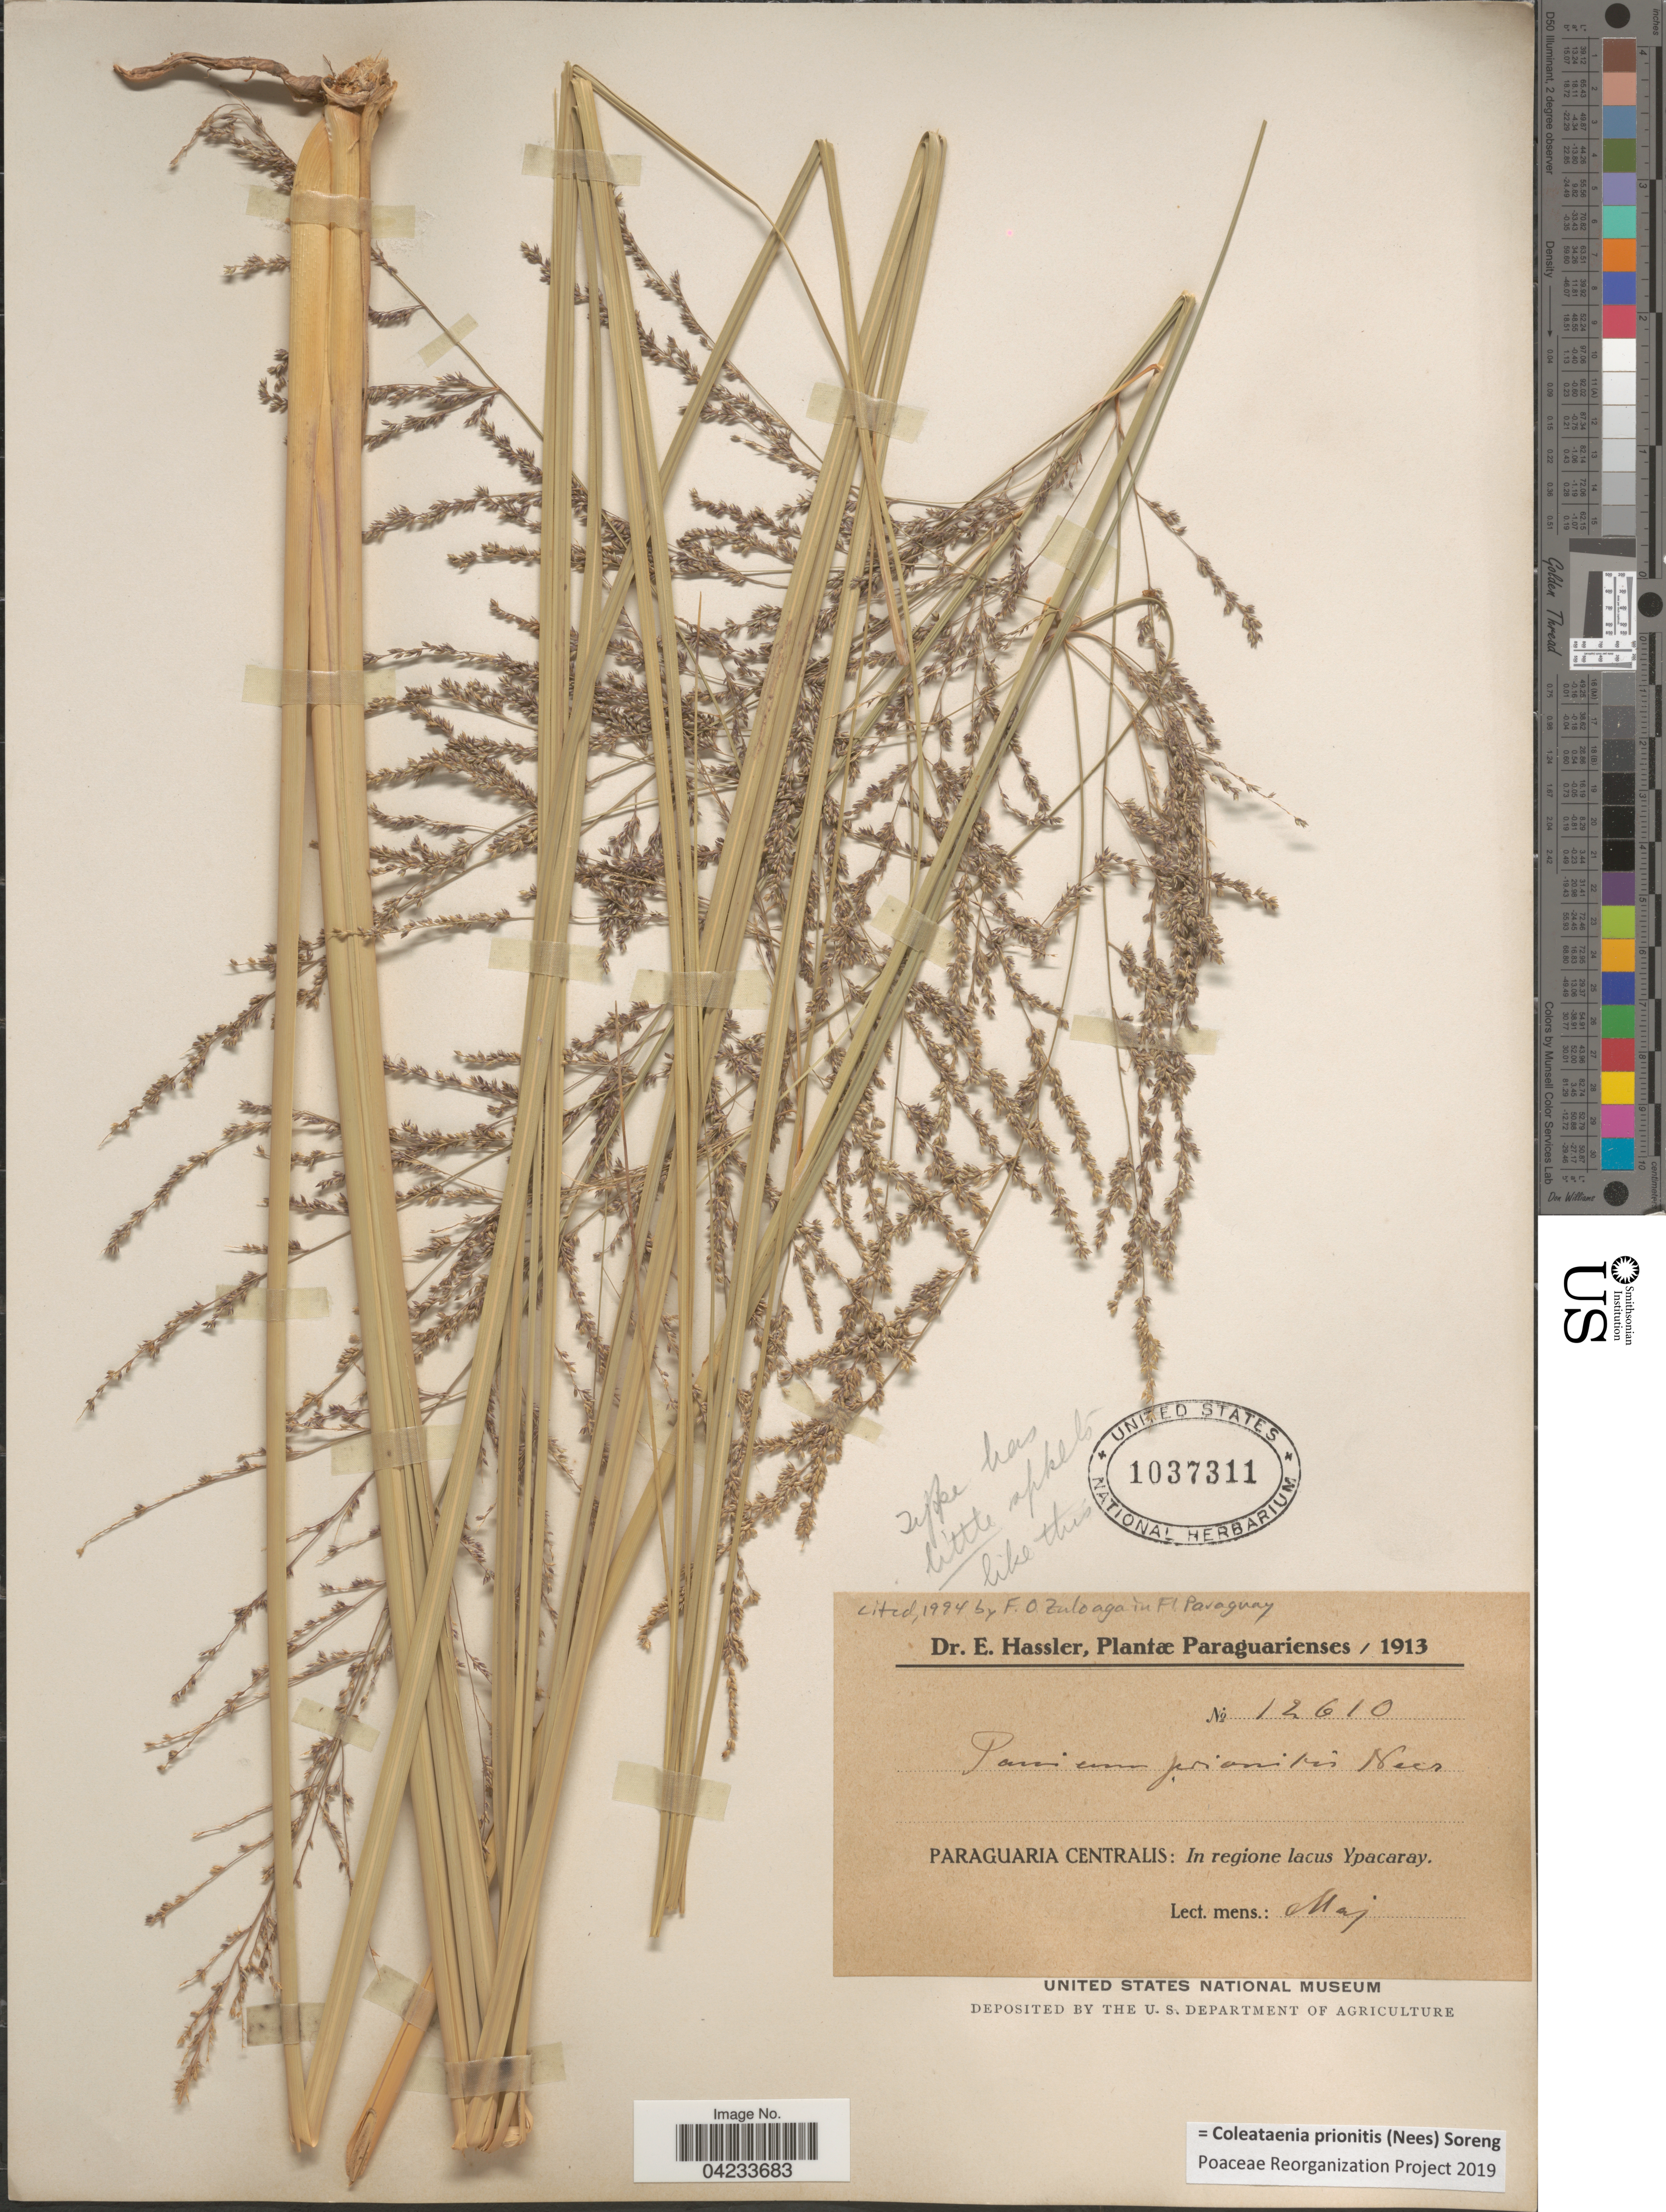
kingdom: Plantae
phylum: Tracheophyta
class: Liliopsida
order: Poales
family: Poaceae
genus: Coleataenia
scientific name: Coleataenia prionitis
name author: (Nees) Soreng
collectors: E. Hassler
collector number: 12610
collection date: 1913-05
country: Paraguay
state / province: Paraguari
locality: Paraguarienses. Paraguaria Centralis: In regione lacus Ypacaray.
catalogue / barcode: US 1037311